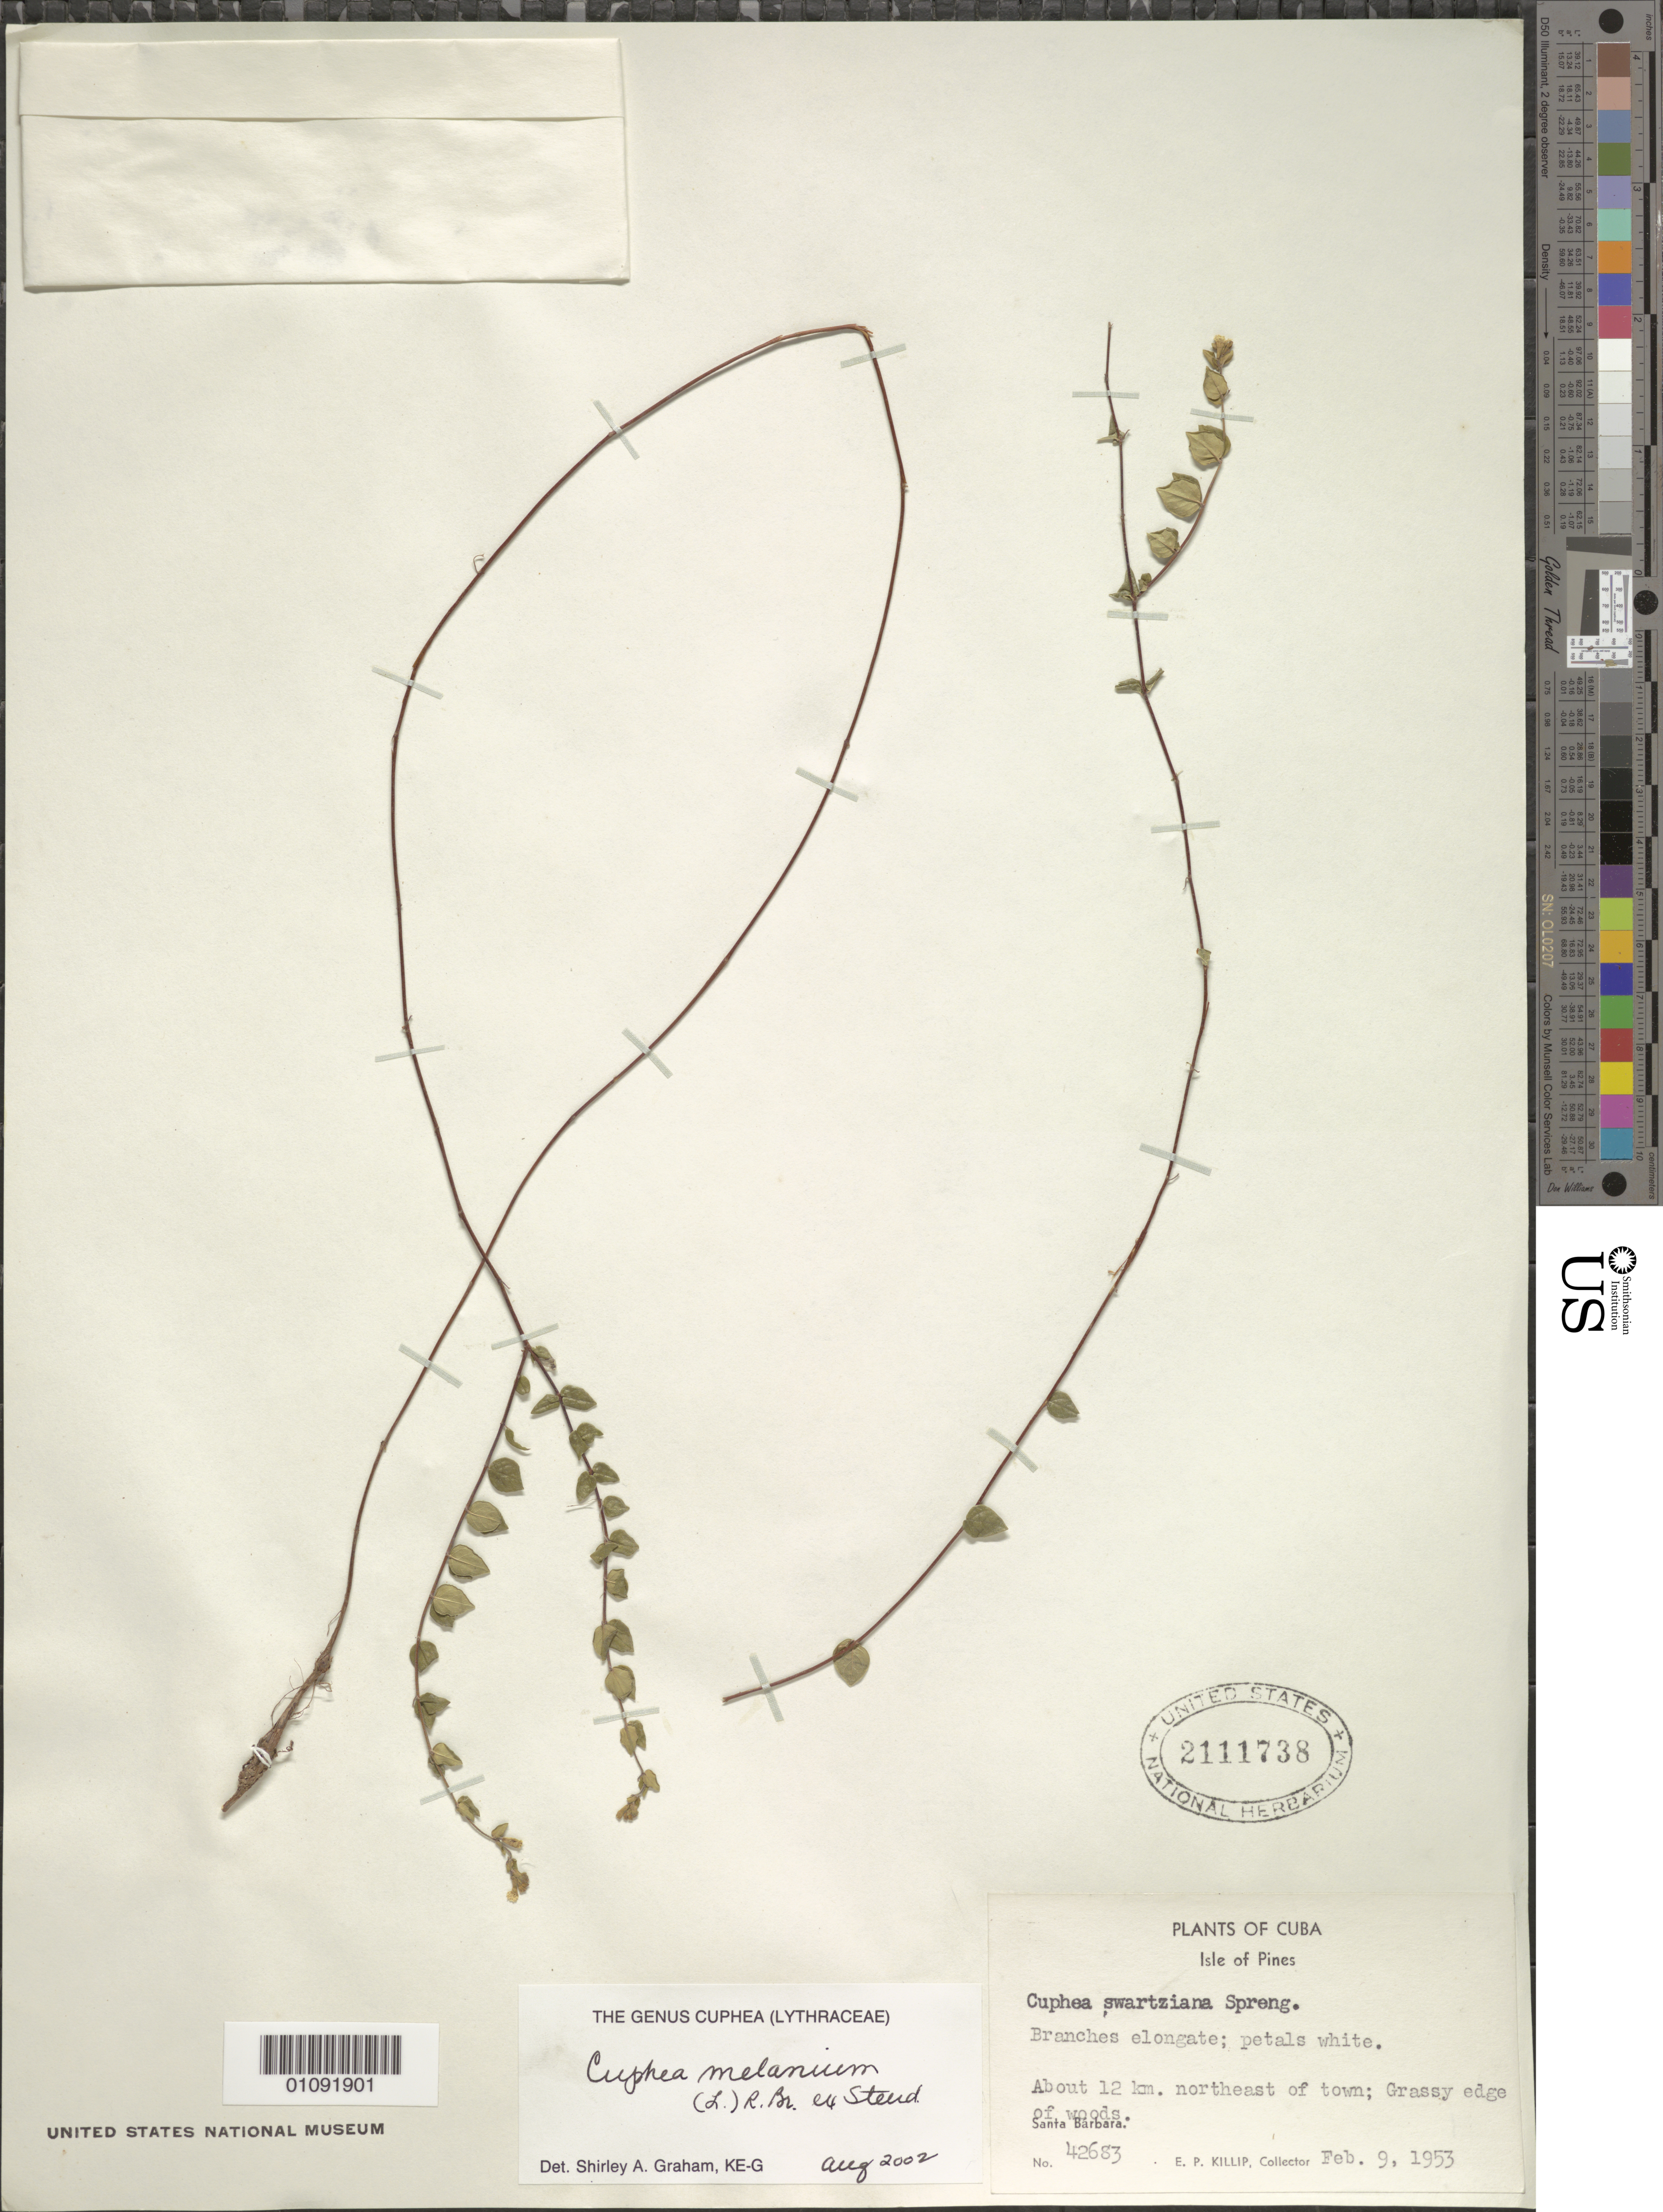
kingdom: Plantae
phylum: Tracheophyta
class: Magnoliopsida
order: Myrtales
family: Lythraceae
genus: Cuphea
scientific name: Cuphea melanium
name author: (L.) Cramer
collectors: E. P. Killip & J. H. Riley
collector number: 42683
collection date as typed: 09 Feb 1953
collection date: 1953-02-09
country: Cuba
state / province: Isla de La Juventud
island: Isla de la Juventud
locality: Isle of Pines, about 12km NE of town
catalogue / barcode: US 2111738